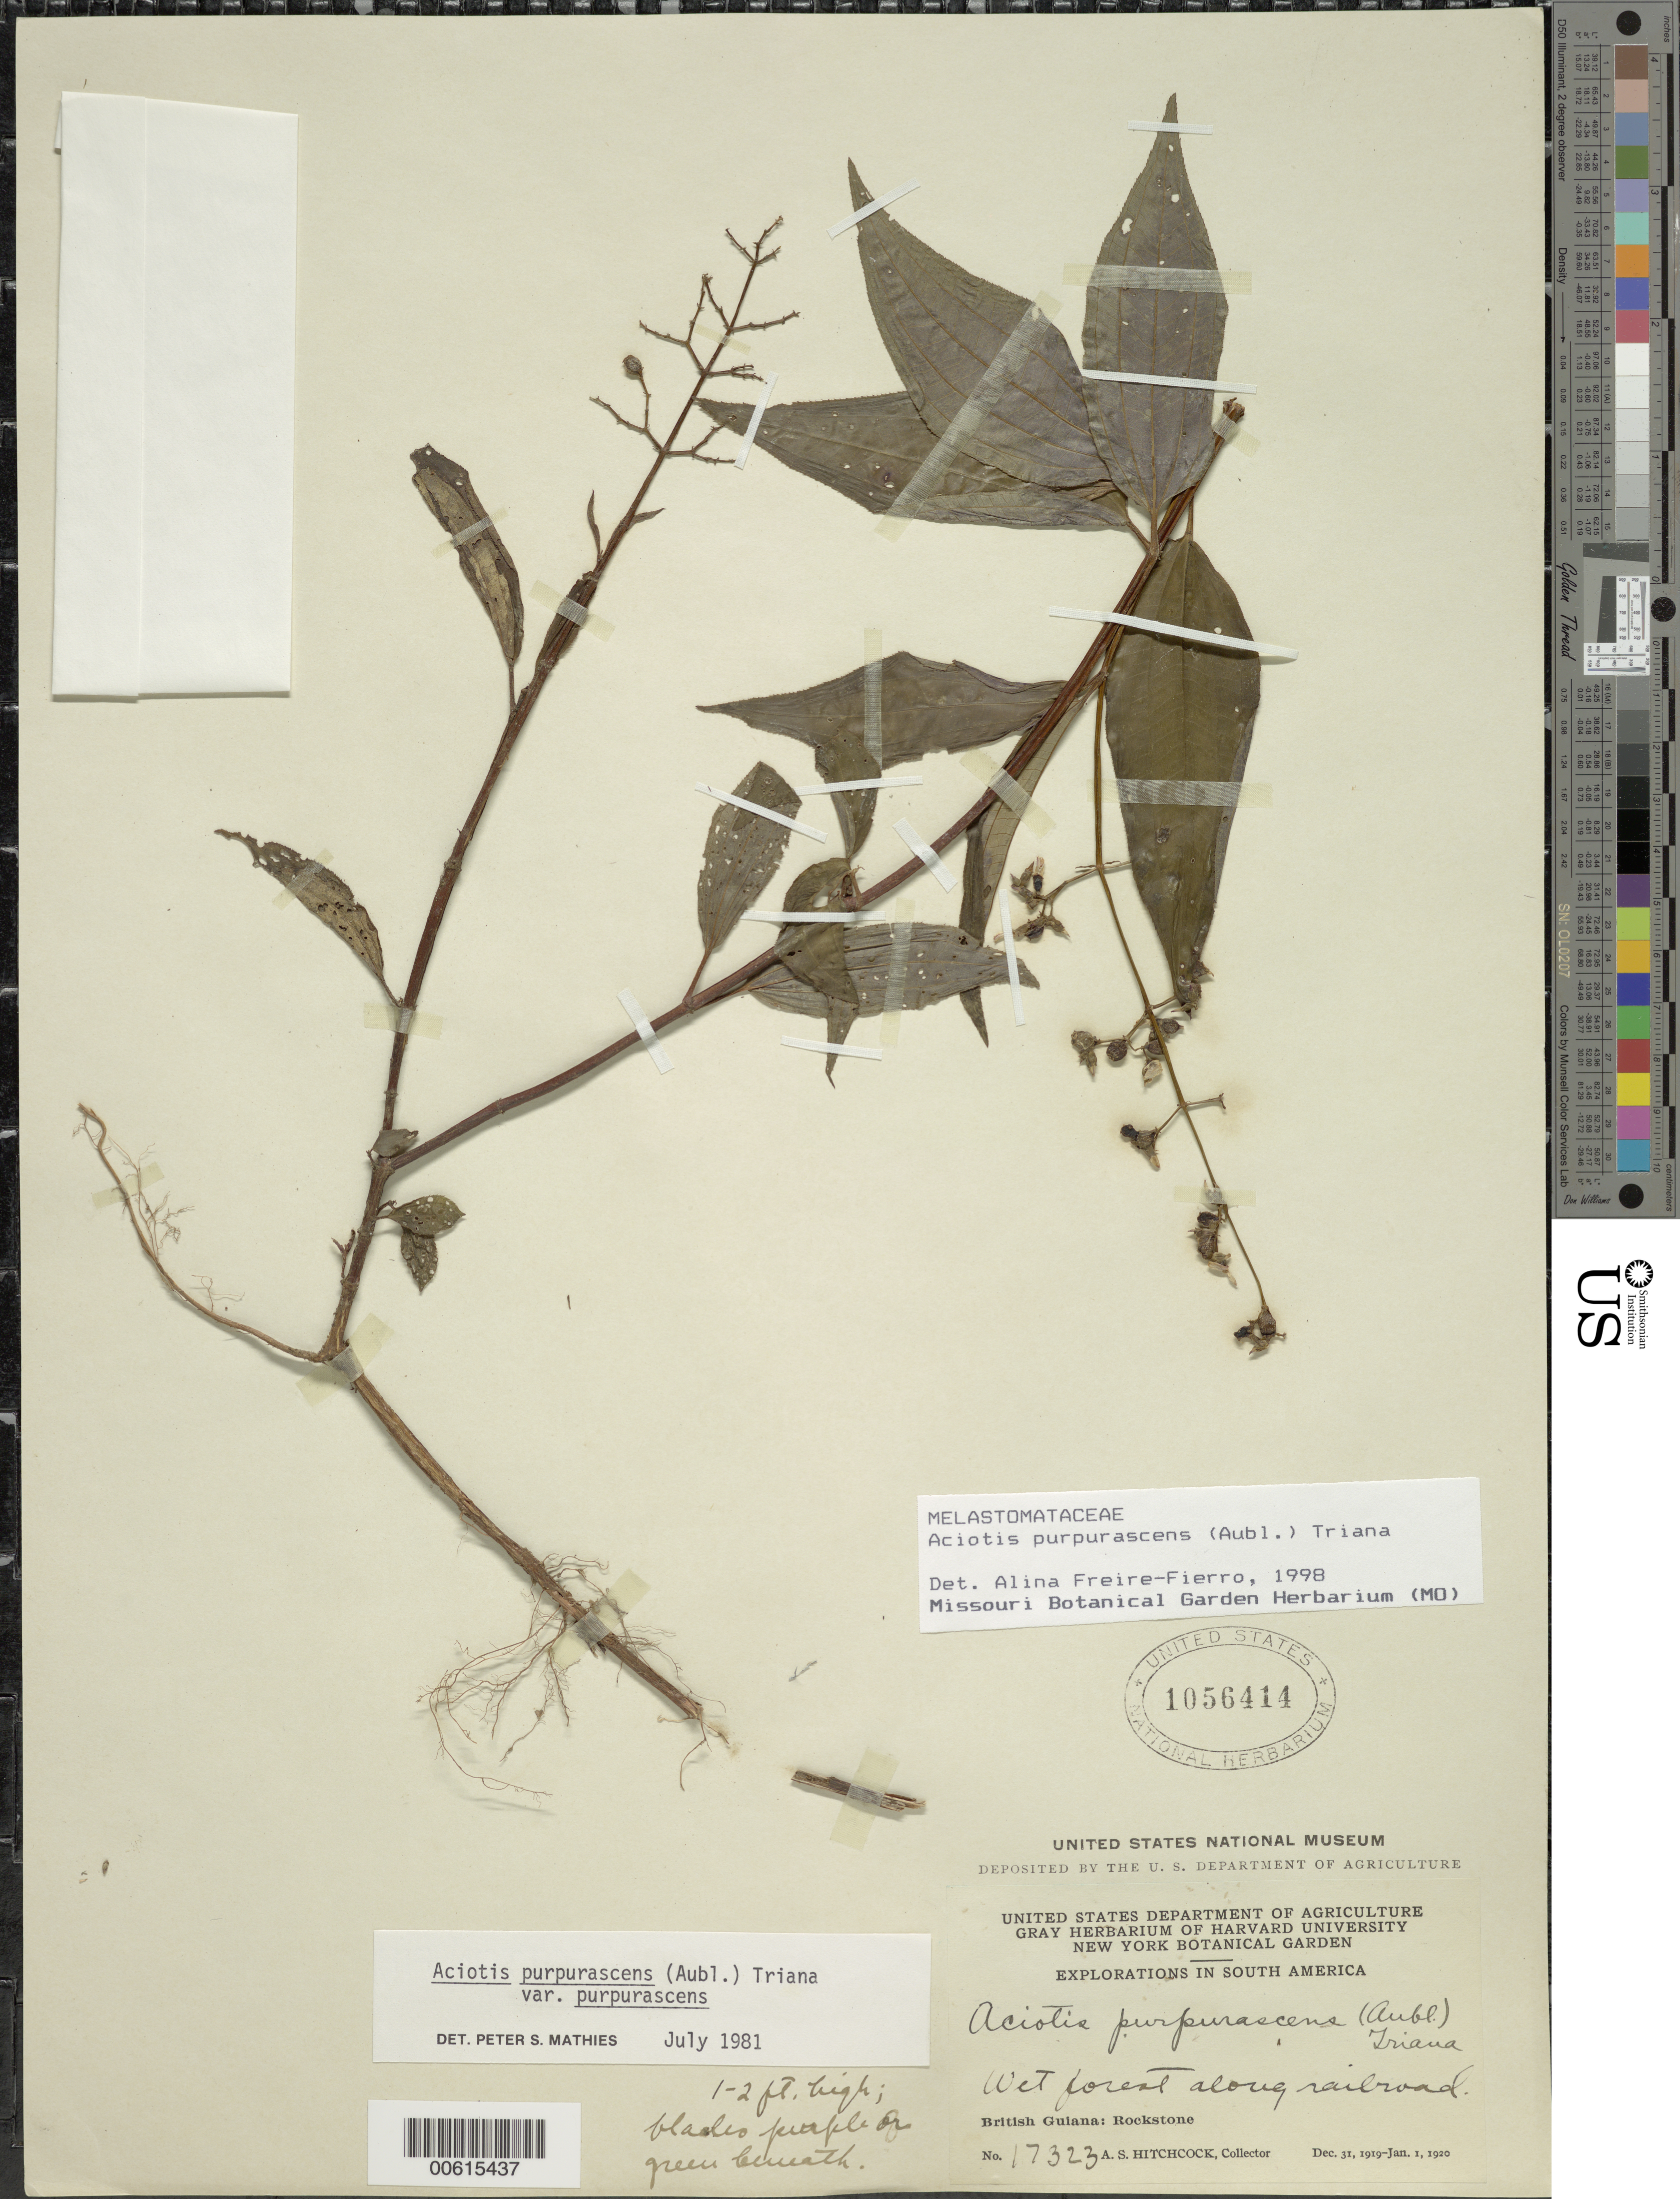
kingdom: Plantae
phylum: Tracheophyta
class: Magnoliopsida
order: Myrtales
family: Melastomataceae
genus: Aciotis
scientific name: Aciotis purpurascens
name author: (Aubl.) Triana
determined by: Freire-Fierro, A.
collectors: A. S. Hitchcock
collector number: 17323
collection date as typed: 31-Dec-19 to 1-Jan-20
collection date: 1919-12-31/1920-01-01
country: Guyana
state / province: U. Demerara-Berbice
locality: Rockstone, on the Essequibo River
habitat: Wet forest along railroad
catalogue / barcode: US 1056414